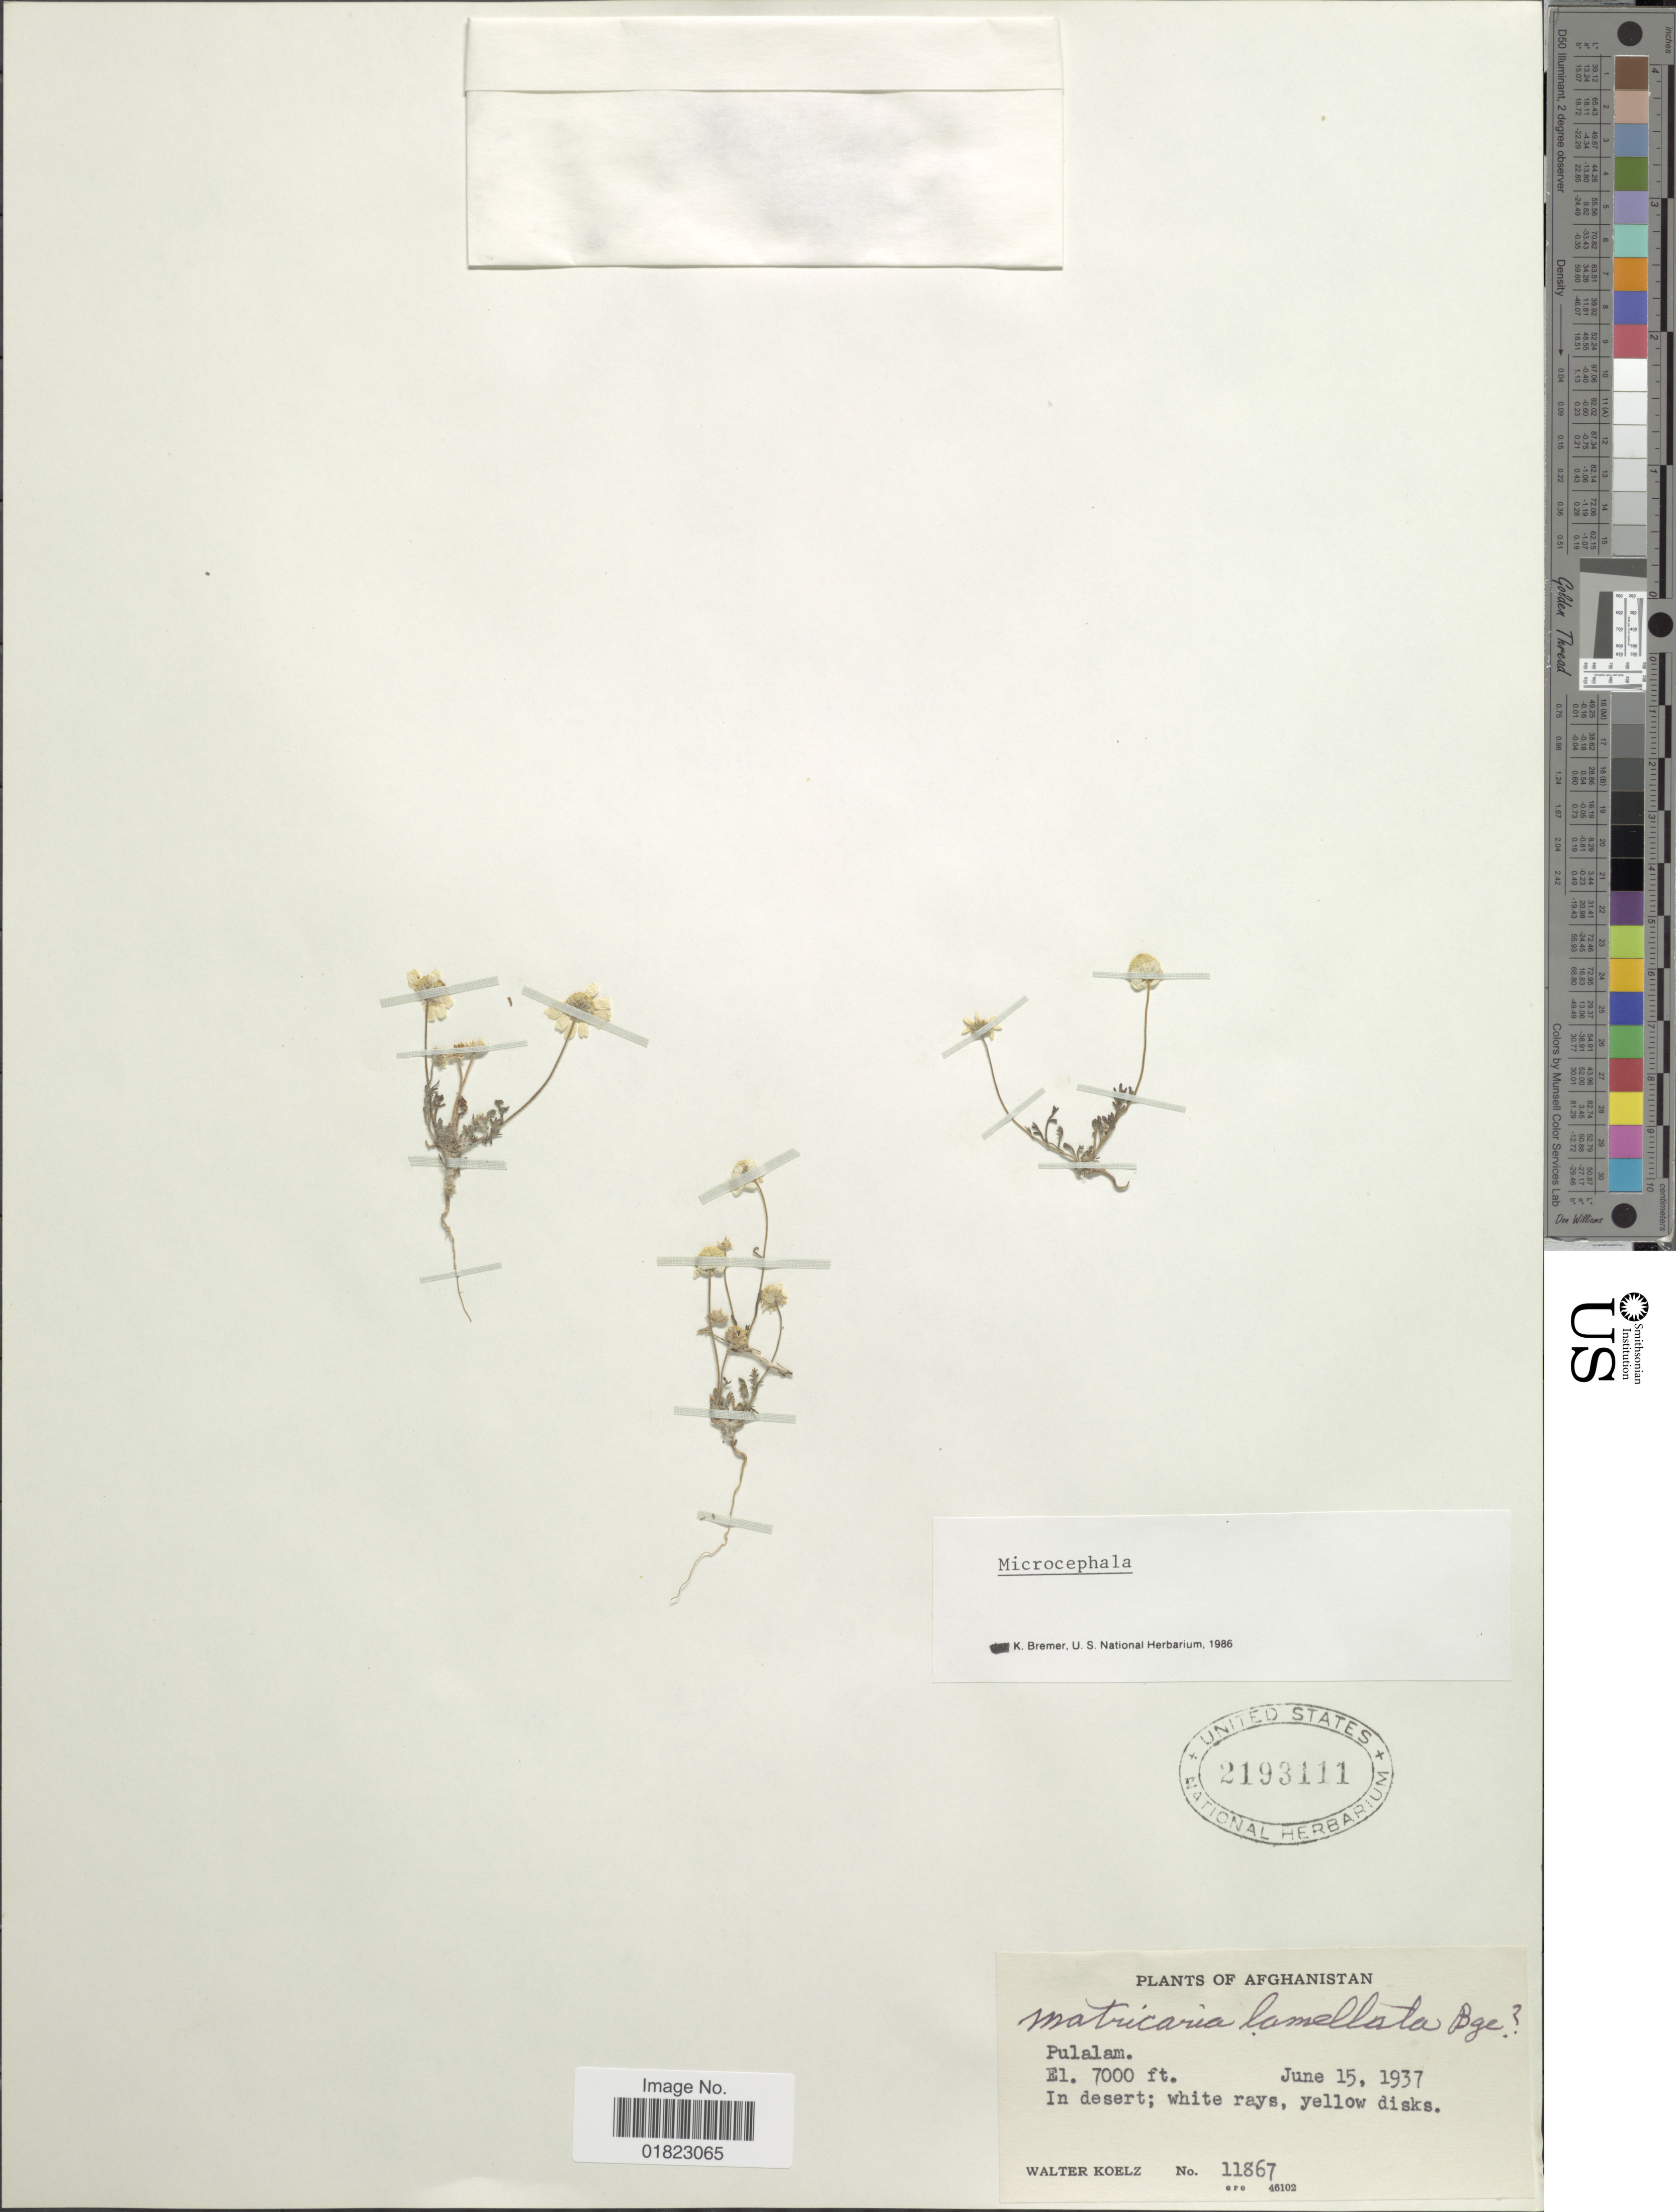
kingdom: Plantae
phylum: Tracheophyta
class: Magnoliopsida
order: Asterales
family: Asteraceae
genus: Microcephala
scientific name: Microcephala lamellata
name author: (Bunge) Pobed.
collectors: W. N. Koelz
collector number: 11867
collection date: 1937-06-15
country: Afghanistan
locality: Afghanistan, Pulalam.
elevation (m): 2134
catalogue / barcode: US 2193111